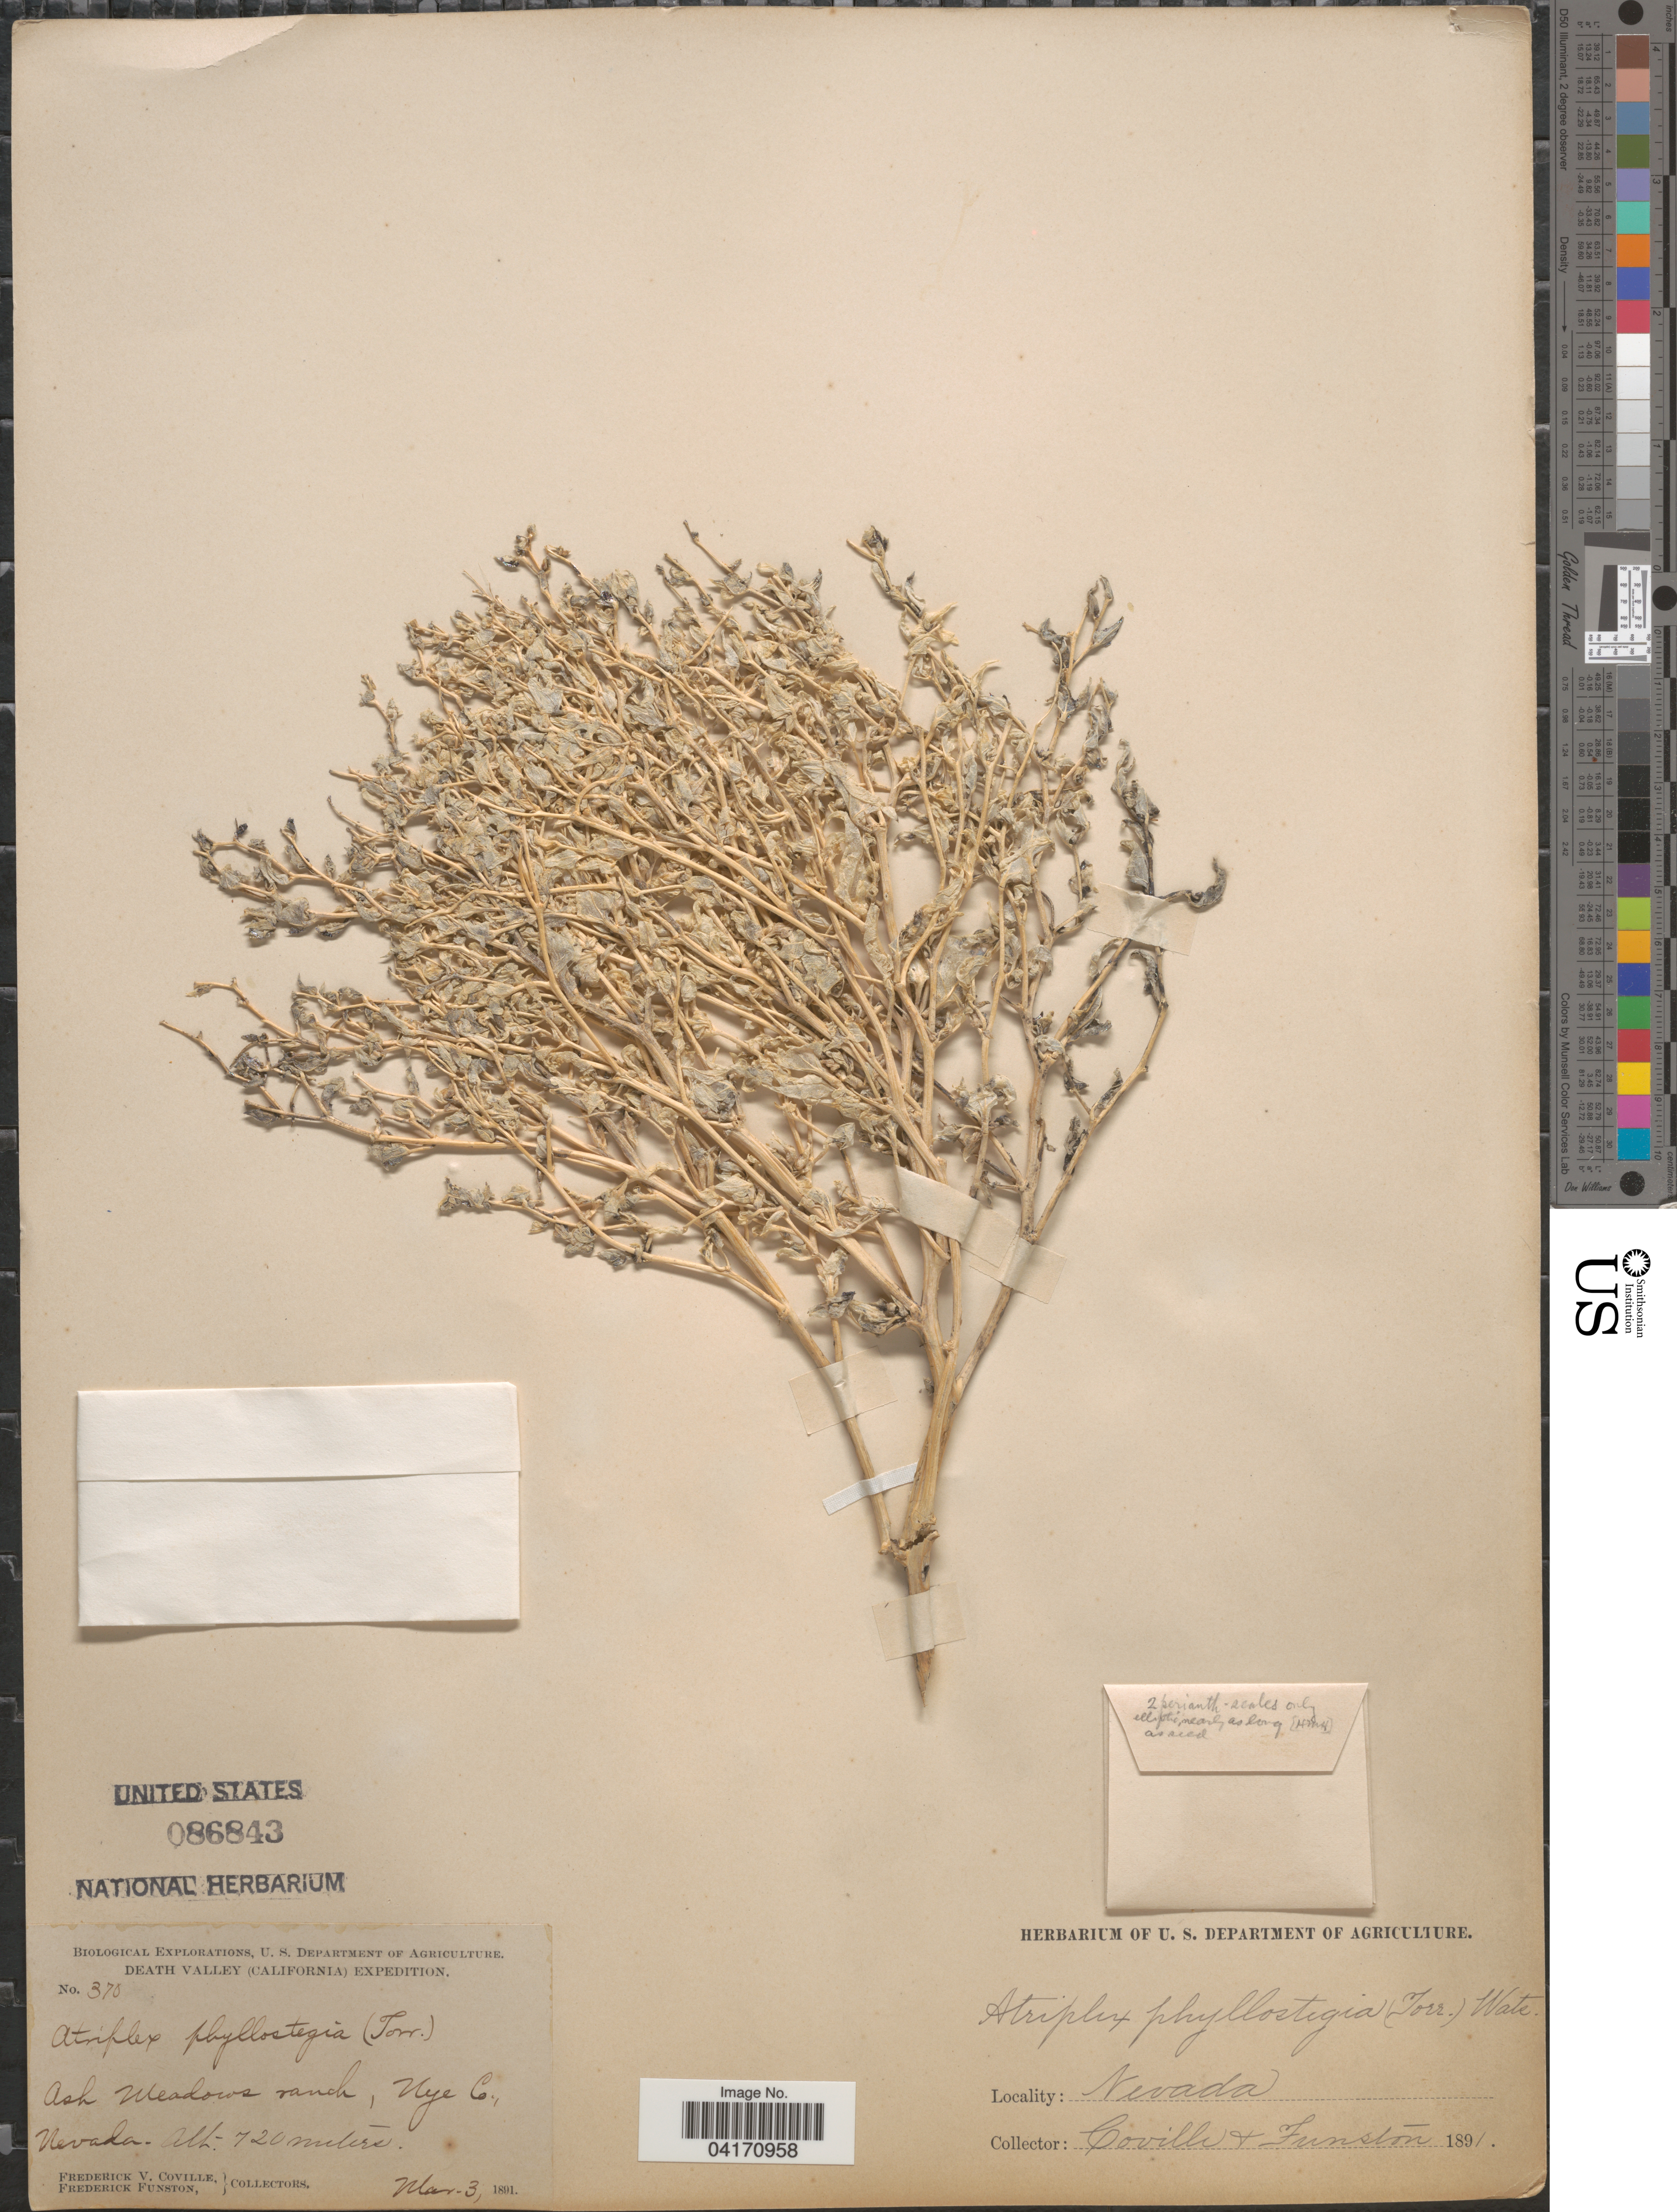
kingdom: Plantae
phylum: Tracheophyta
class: Magnoliopsida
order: Caryophyllales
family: Amaranthaceae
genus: Atriplex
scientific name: Atriplex phyllostegia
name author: (Torr. ex S. Watson) S. Watson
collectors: F. V. Coville & F. Funston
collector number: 370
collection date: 1891-03-03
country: United States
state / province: Nevada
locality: Death Valley (California) Expedition. Ash Meadows ranch, Nye Co.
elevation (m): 720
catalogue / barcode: US 86843